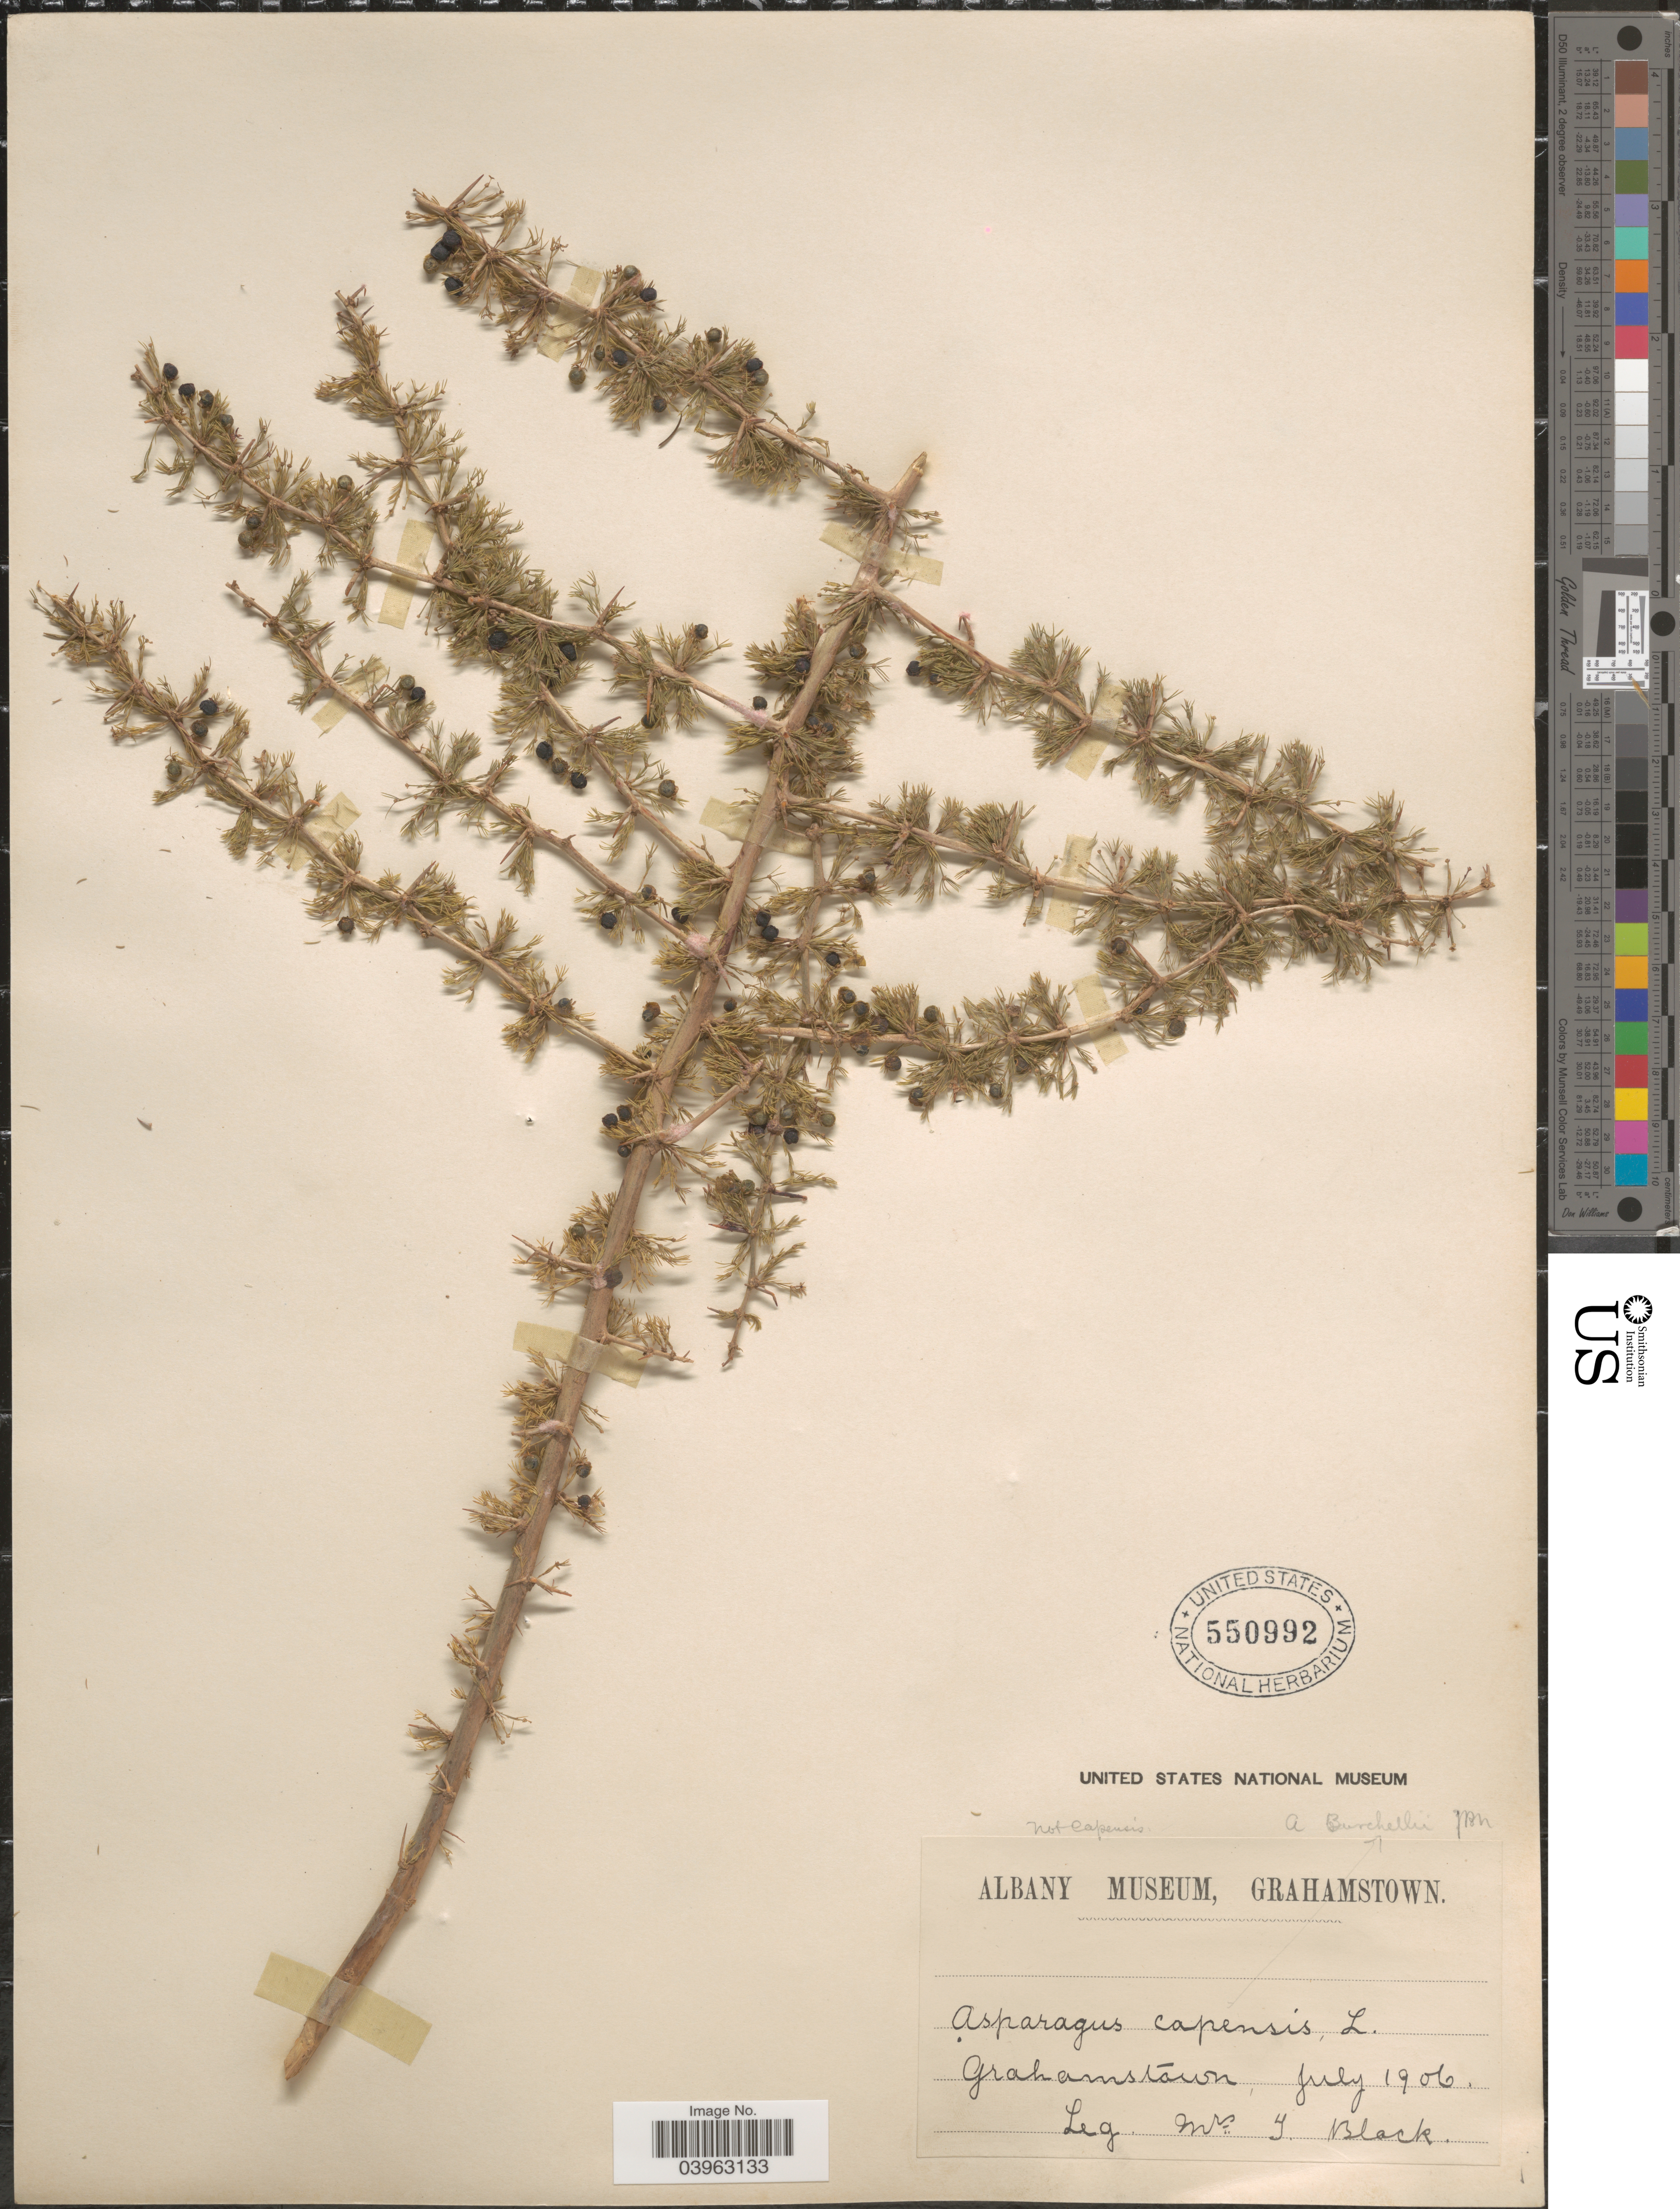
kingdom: Plantae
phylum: Tracheophyta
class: Liliopsida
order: Asparagales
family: Asparagaceae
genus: Asparagus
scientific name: Asparagus burchellii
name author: Baker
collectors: J. Black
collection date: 1906-07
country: South Africa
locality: Grahamstown.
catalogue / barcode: US 550992